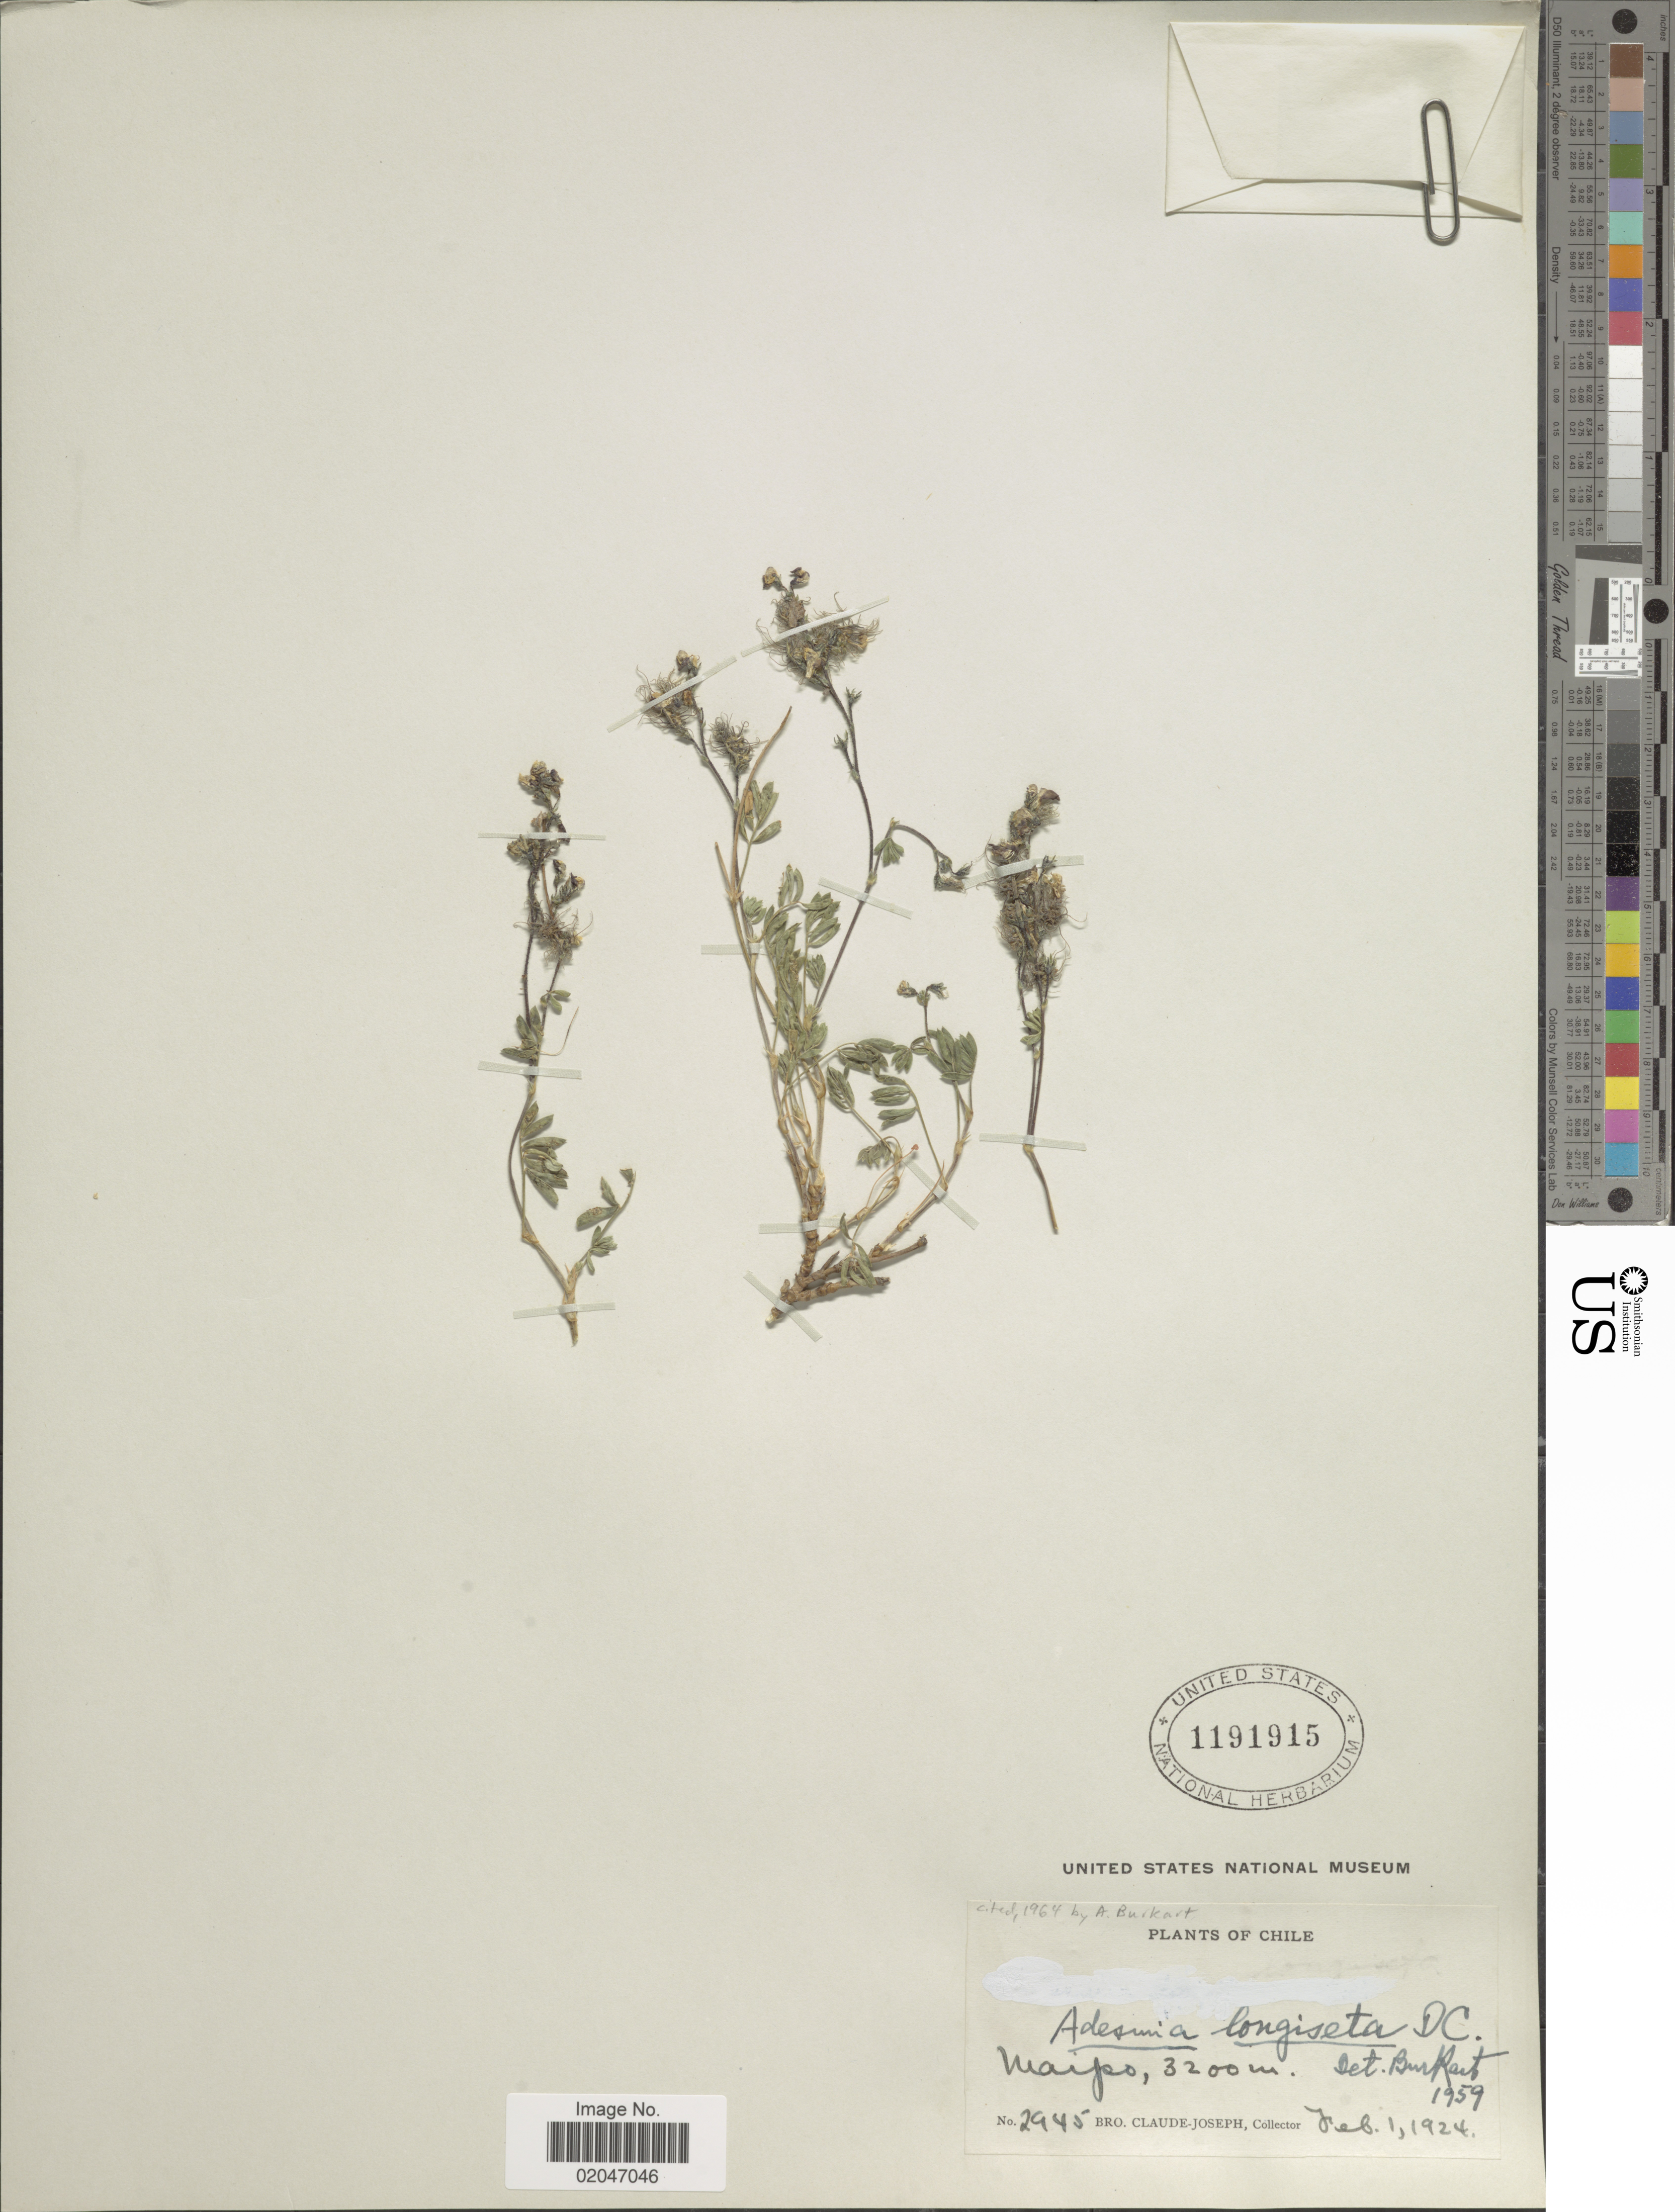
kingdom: Plantae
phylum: Tracheophyta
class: Magnoliopsida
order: Fabales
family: Fabaceae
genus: Adesmia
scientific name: Adesmia longiseta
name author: DC.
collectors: Bro. Claude-Joseph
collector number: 2945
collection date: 1924-02-01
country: Chile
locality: Maipo.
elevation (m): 3200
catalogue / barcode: US 1191915